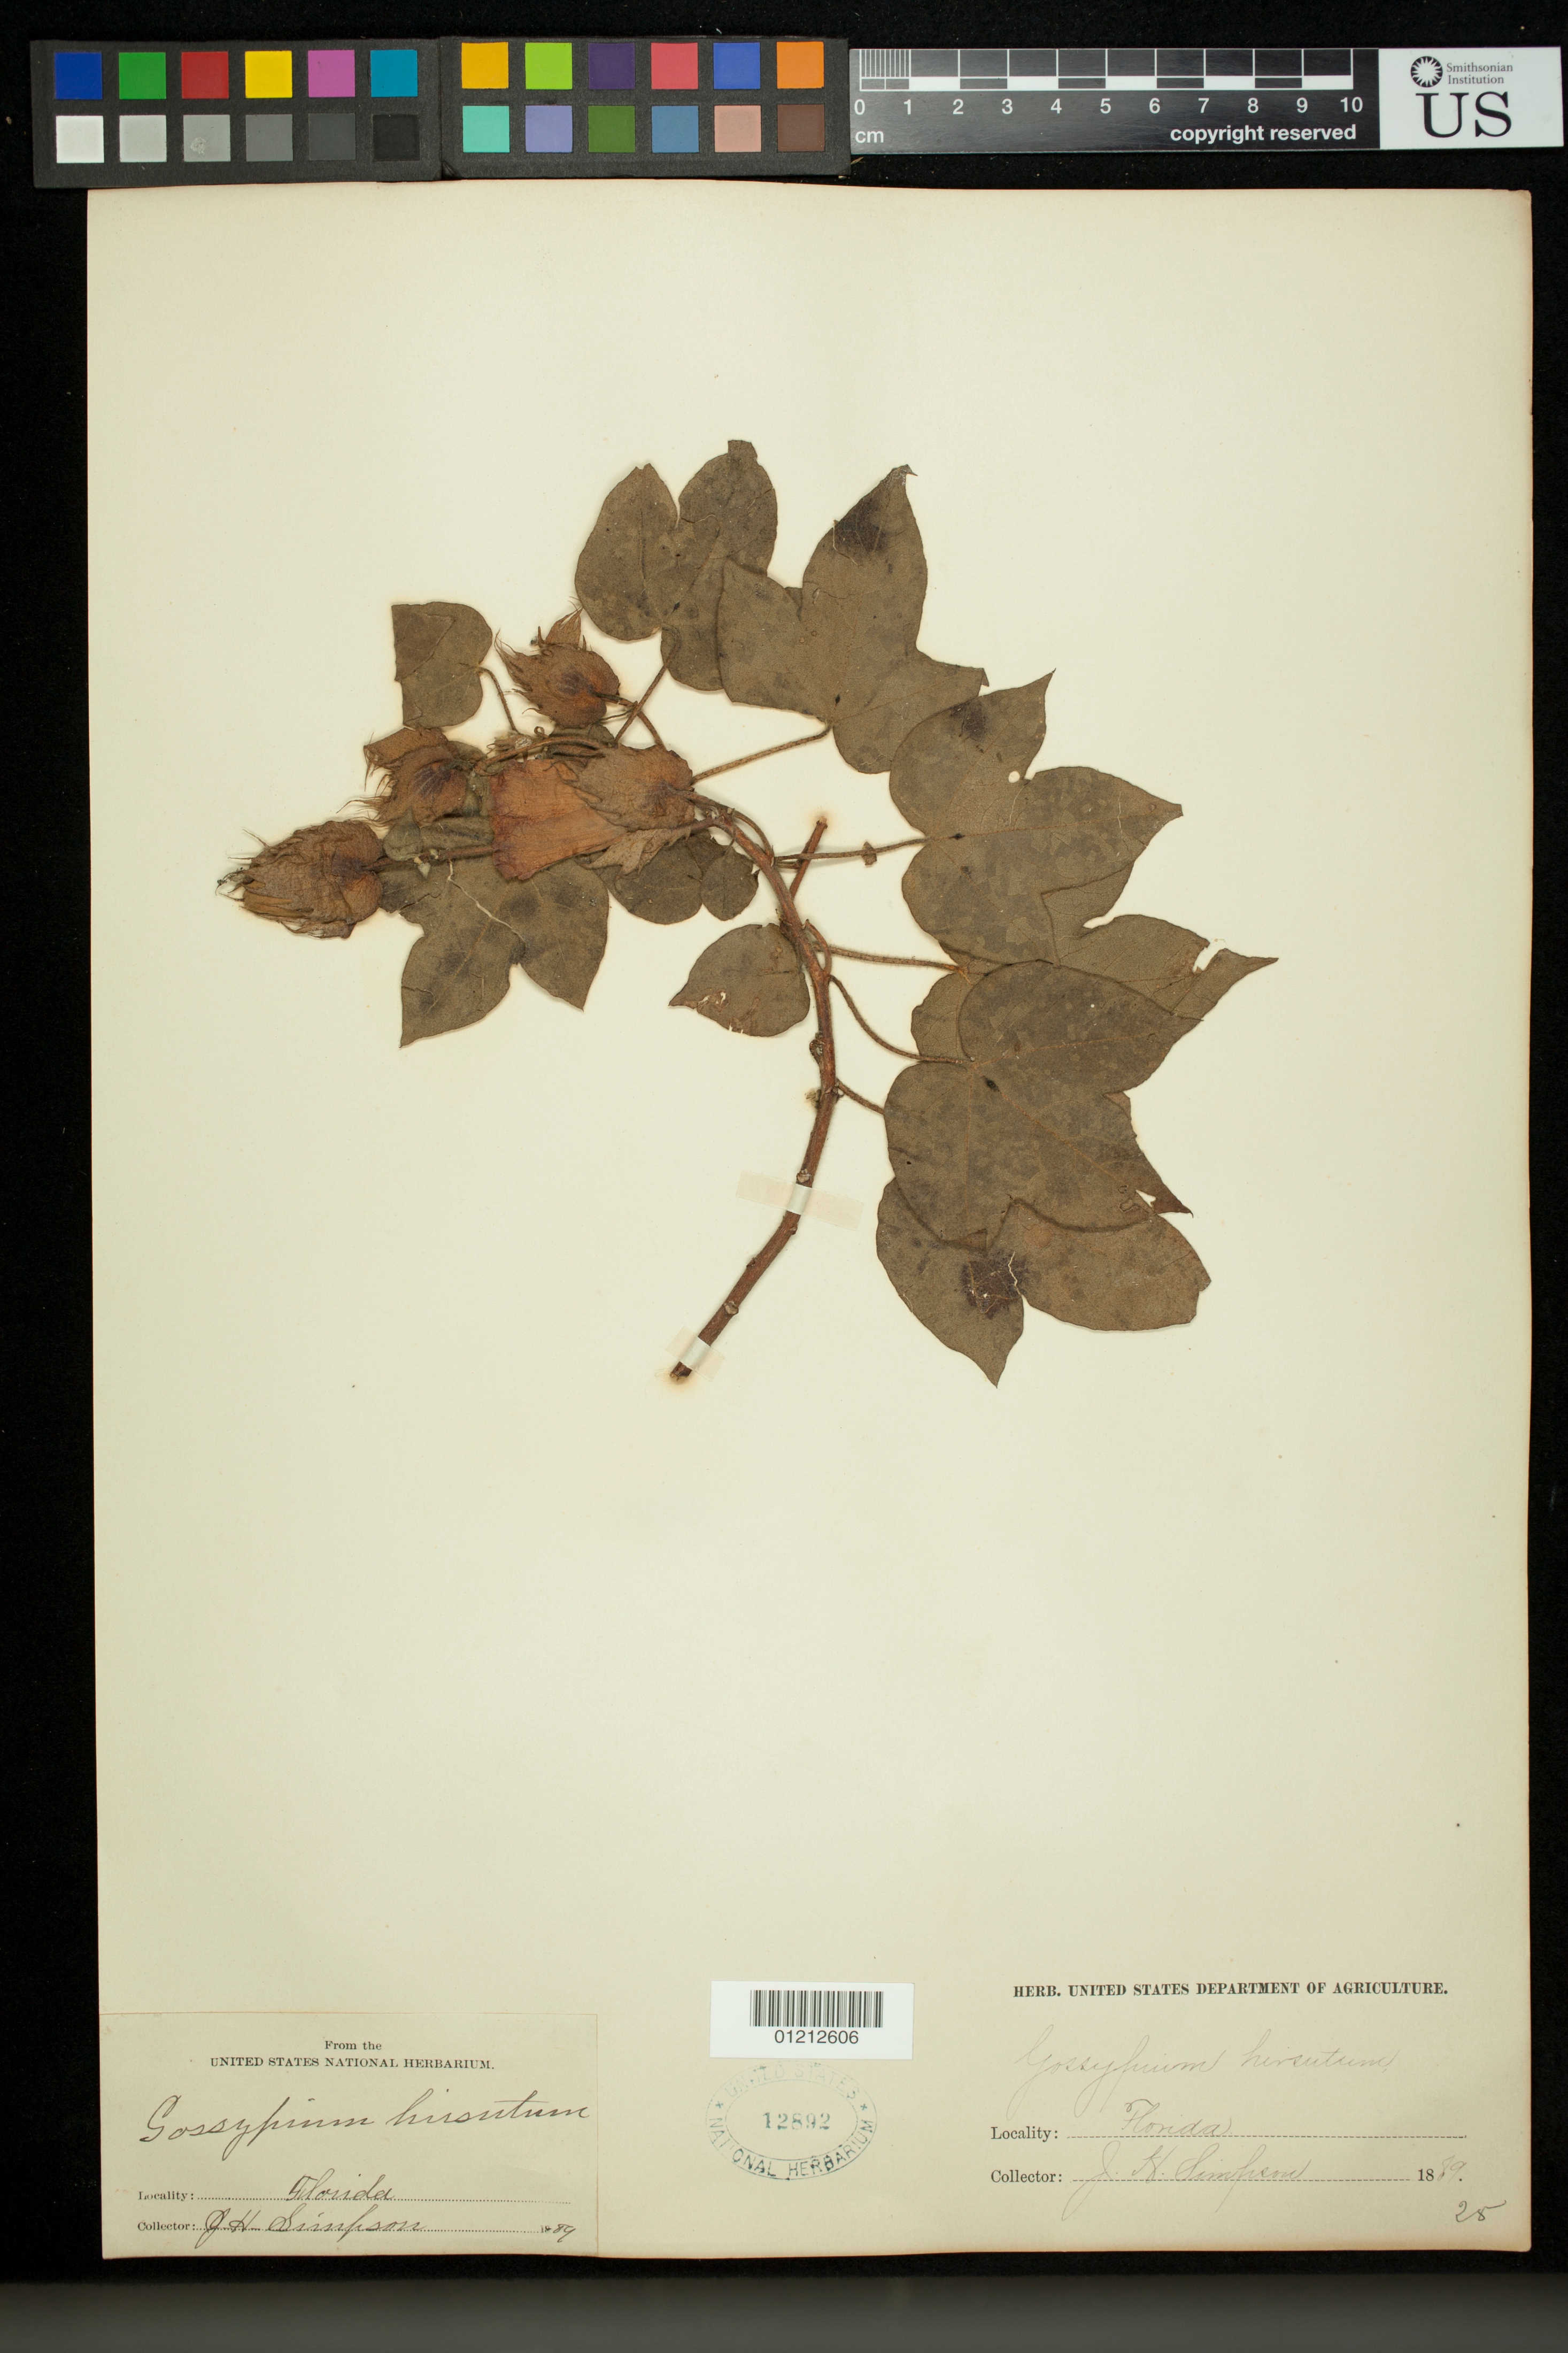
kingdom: Plantae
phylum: Tracheophyta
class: Magnoliopsida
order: Malvales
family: Malvaceae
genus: Gossypium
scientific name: Gossypium punctatum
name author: Schumach. & Thonn.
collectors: J. H. Simpson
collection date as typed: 1889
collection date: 1889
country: United States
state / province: Florida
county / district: Manatee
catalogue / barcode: US 12892